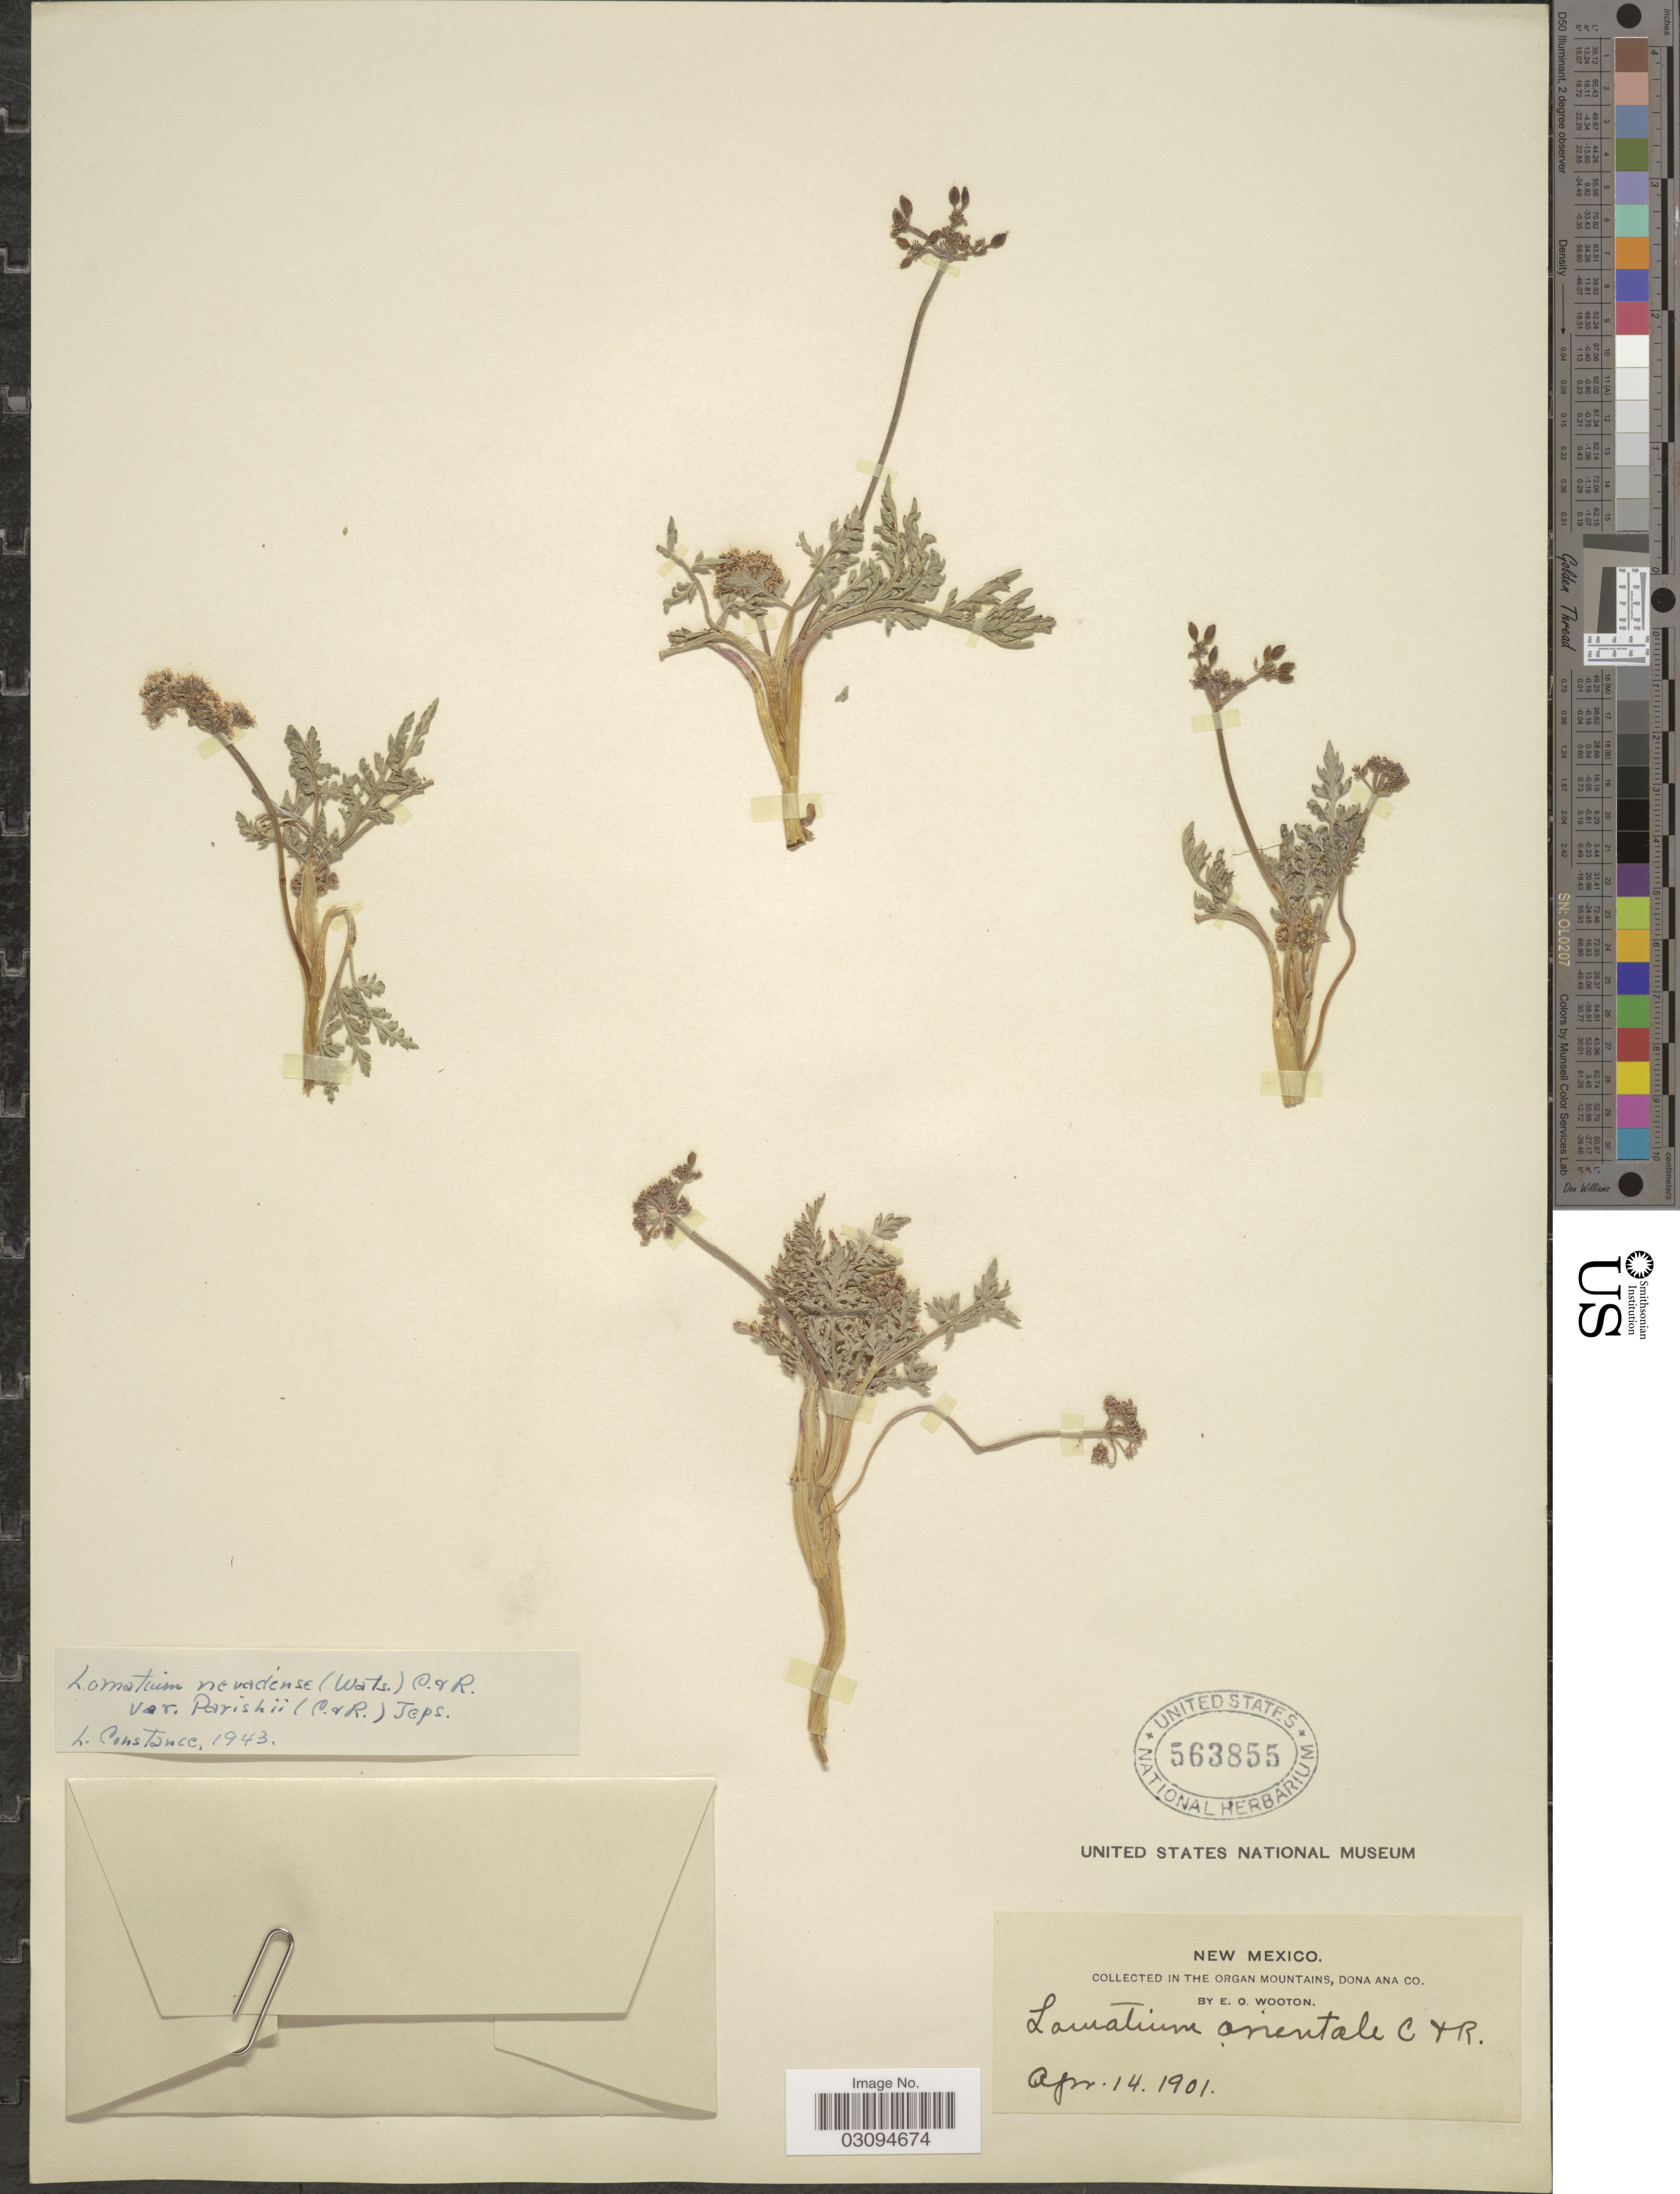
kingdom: Plantae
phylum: Tracheophyta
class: Magnoliopsida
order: Apiales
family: Apiaceae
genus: Lomatium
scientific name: Lomatium nevadense var. parishii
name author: (J.M. Coult. & Rose) Jeps.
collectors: E. O. Wooton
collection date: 1901-04-14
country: United States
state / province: New Mexico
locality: In the Organ Mountains, Dona Ana Co.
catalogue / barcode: US 563855